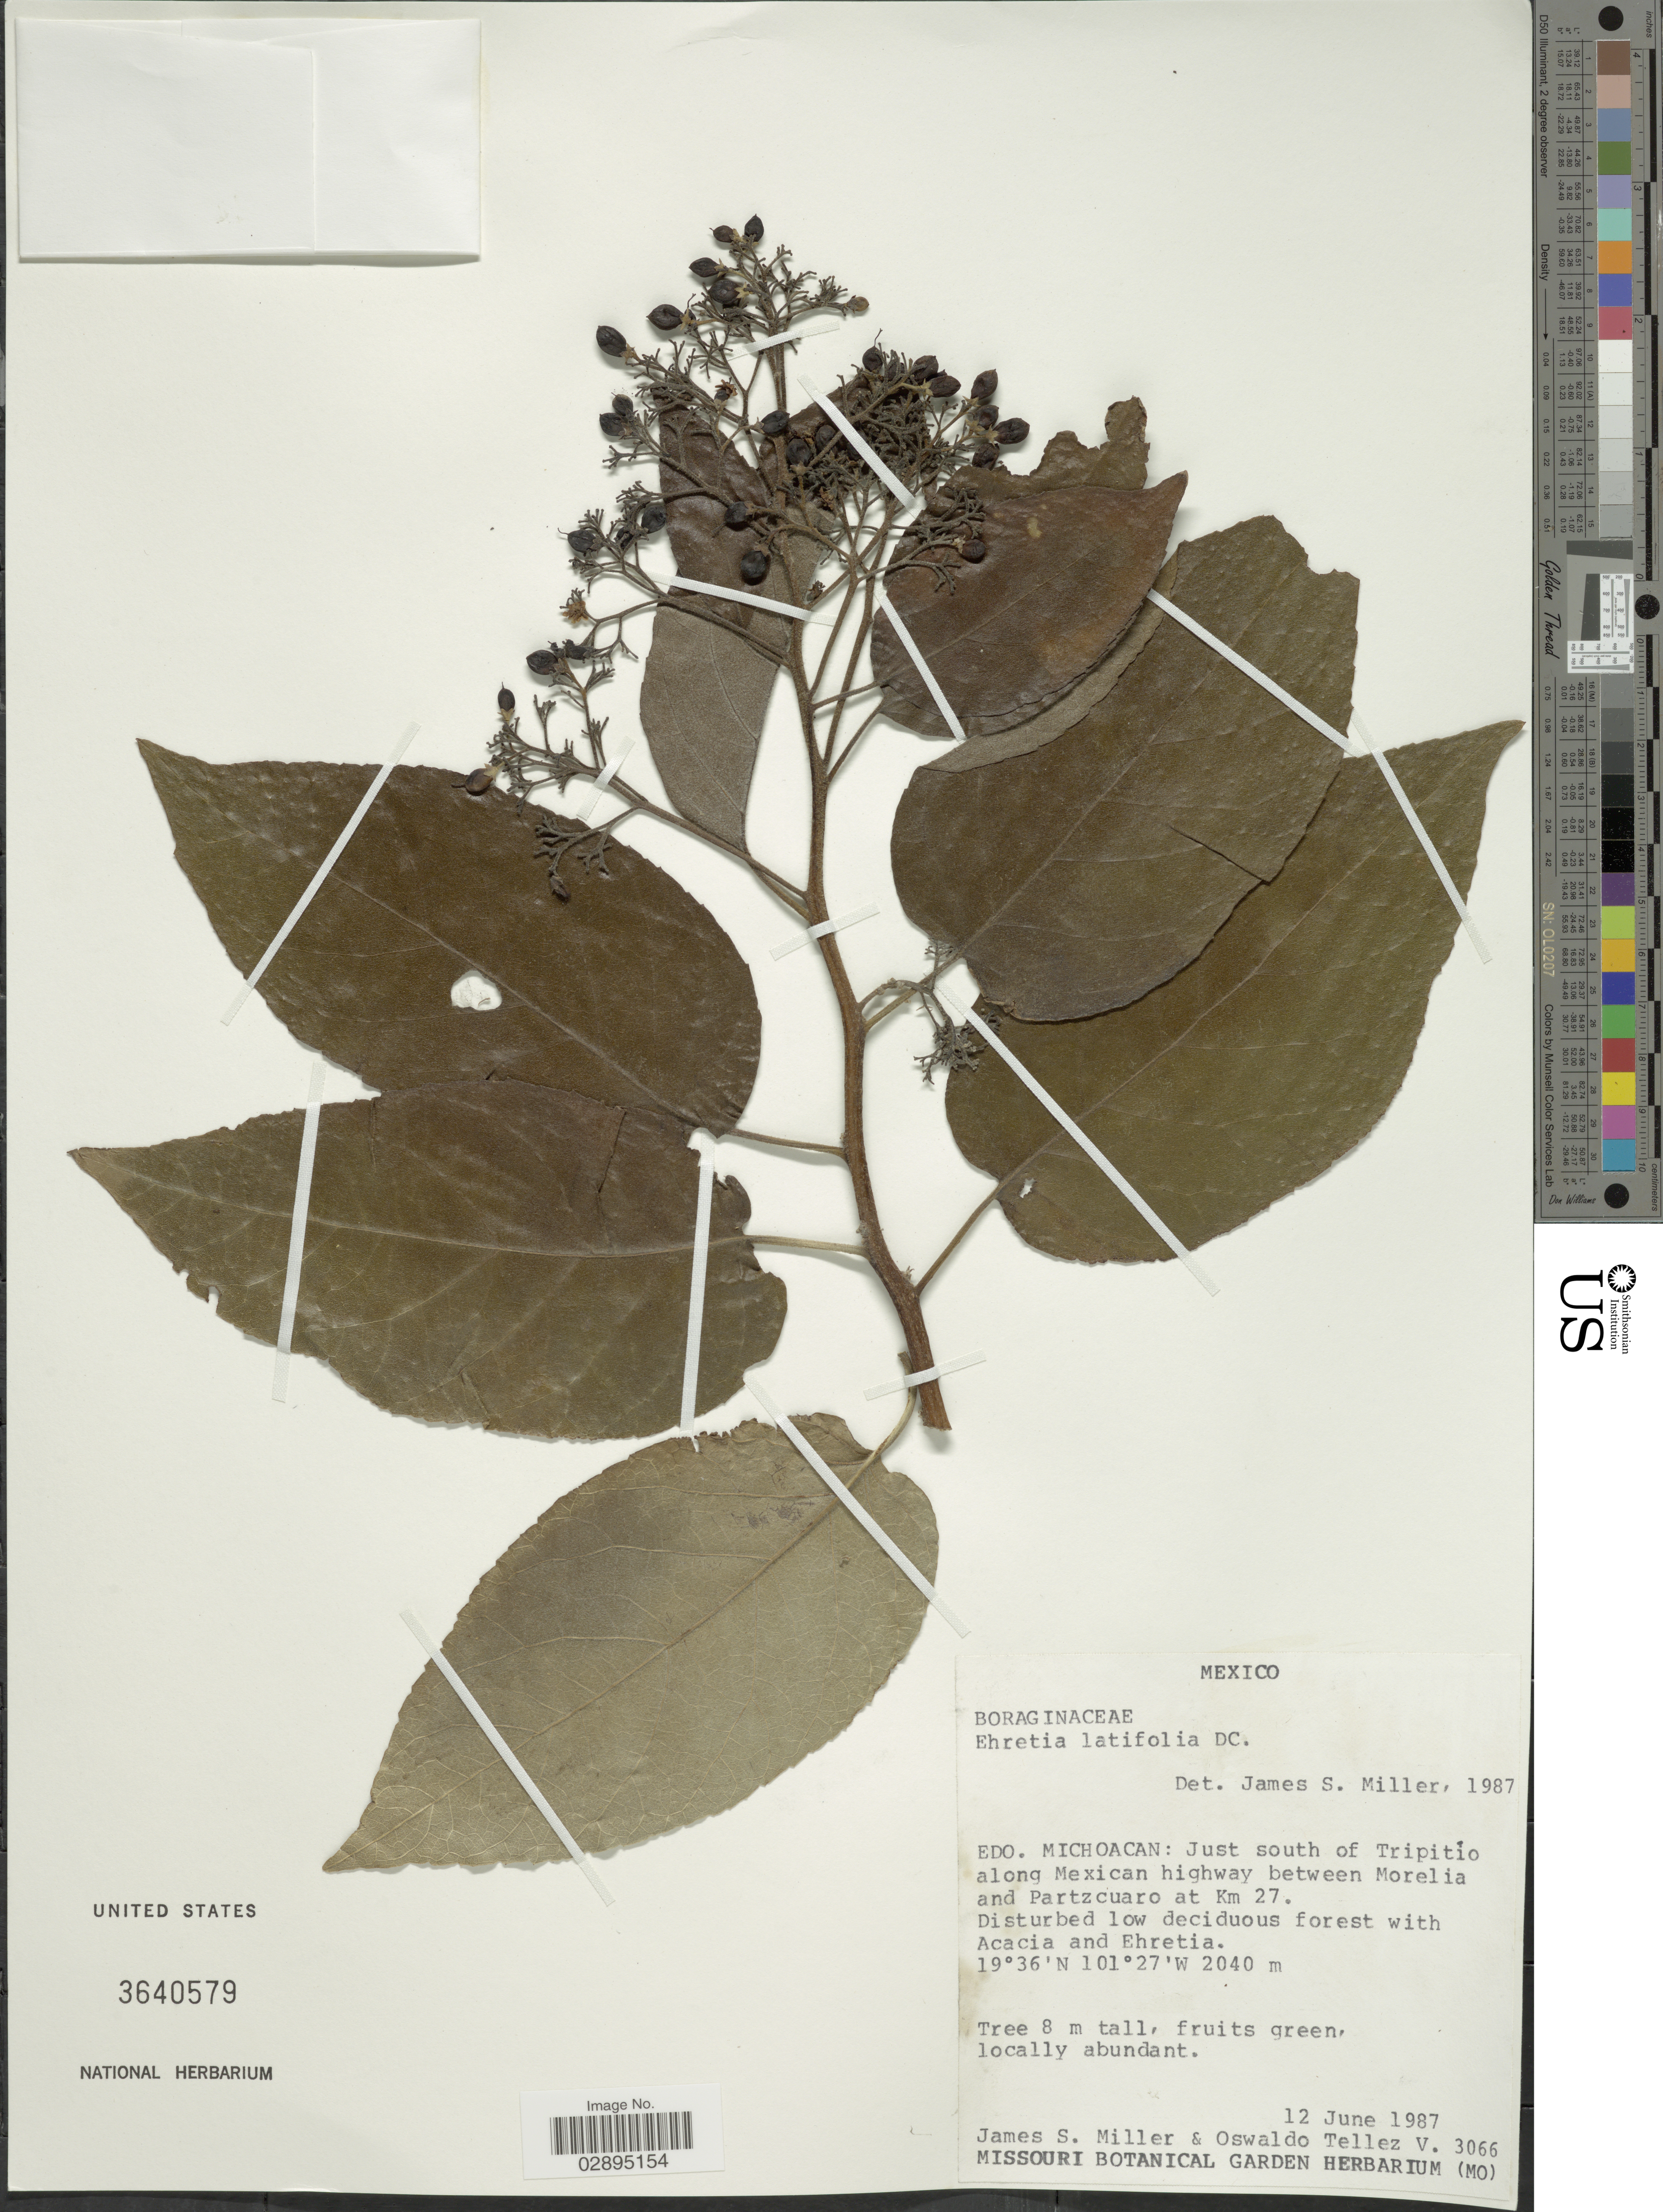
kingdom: Plantae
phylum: Tracheophyta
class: Magnoliopsida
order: Boraginales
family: Ehretiaceae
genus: Ehretia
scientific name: Ehretia latifolia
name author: DC.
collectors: J. S. Miller & O. Téllez V.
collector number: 3066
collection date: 1987-06-12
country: Mexico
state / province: Michoacán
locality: Edo. Michoacan: Just south of Tripitío along Mexican highway between Morelia and Partzcuaro at Km 27.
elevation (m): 2040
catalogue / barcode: US 3640579